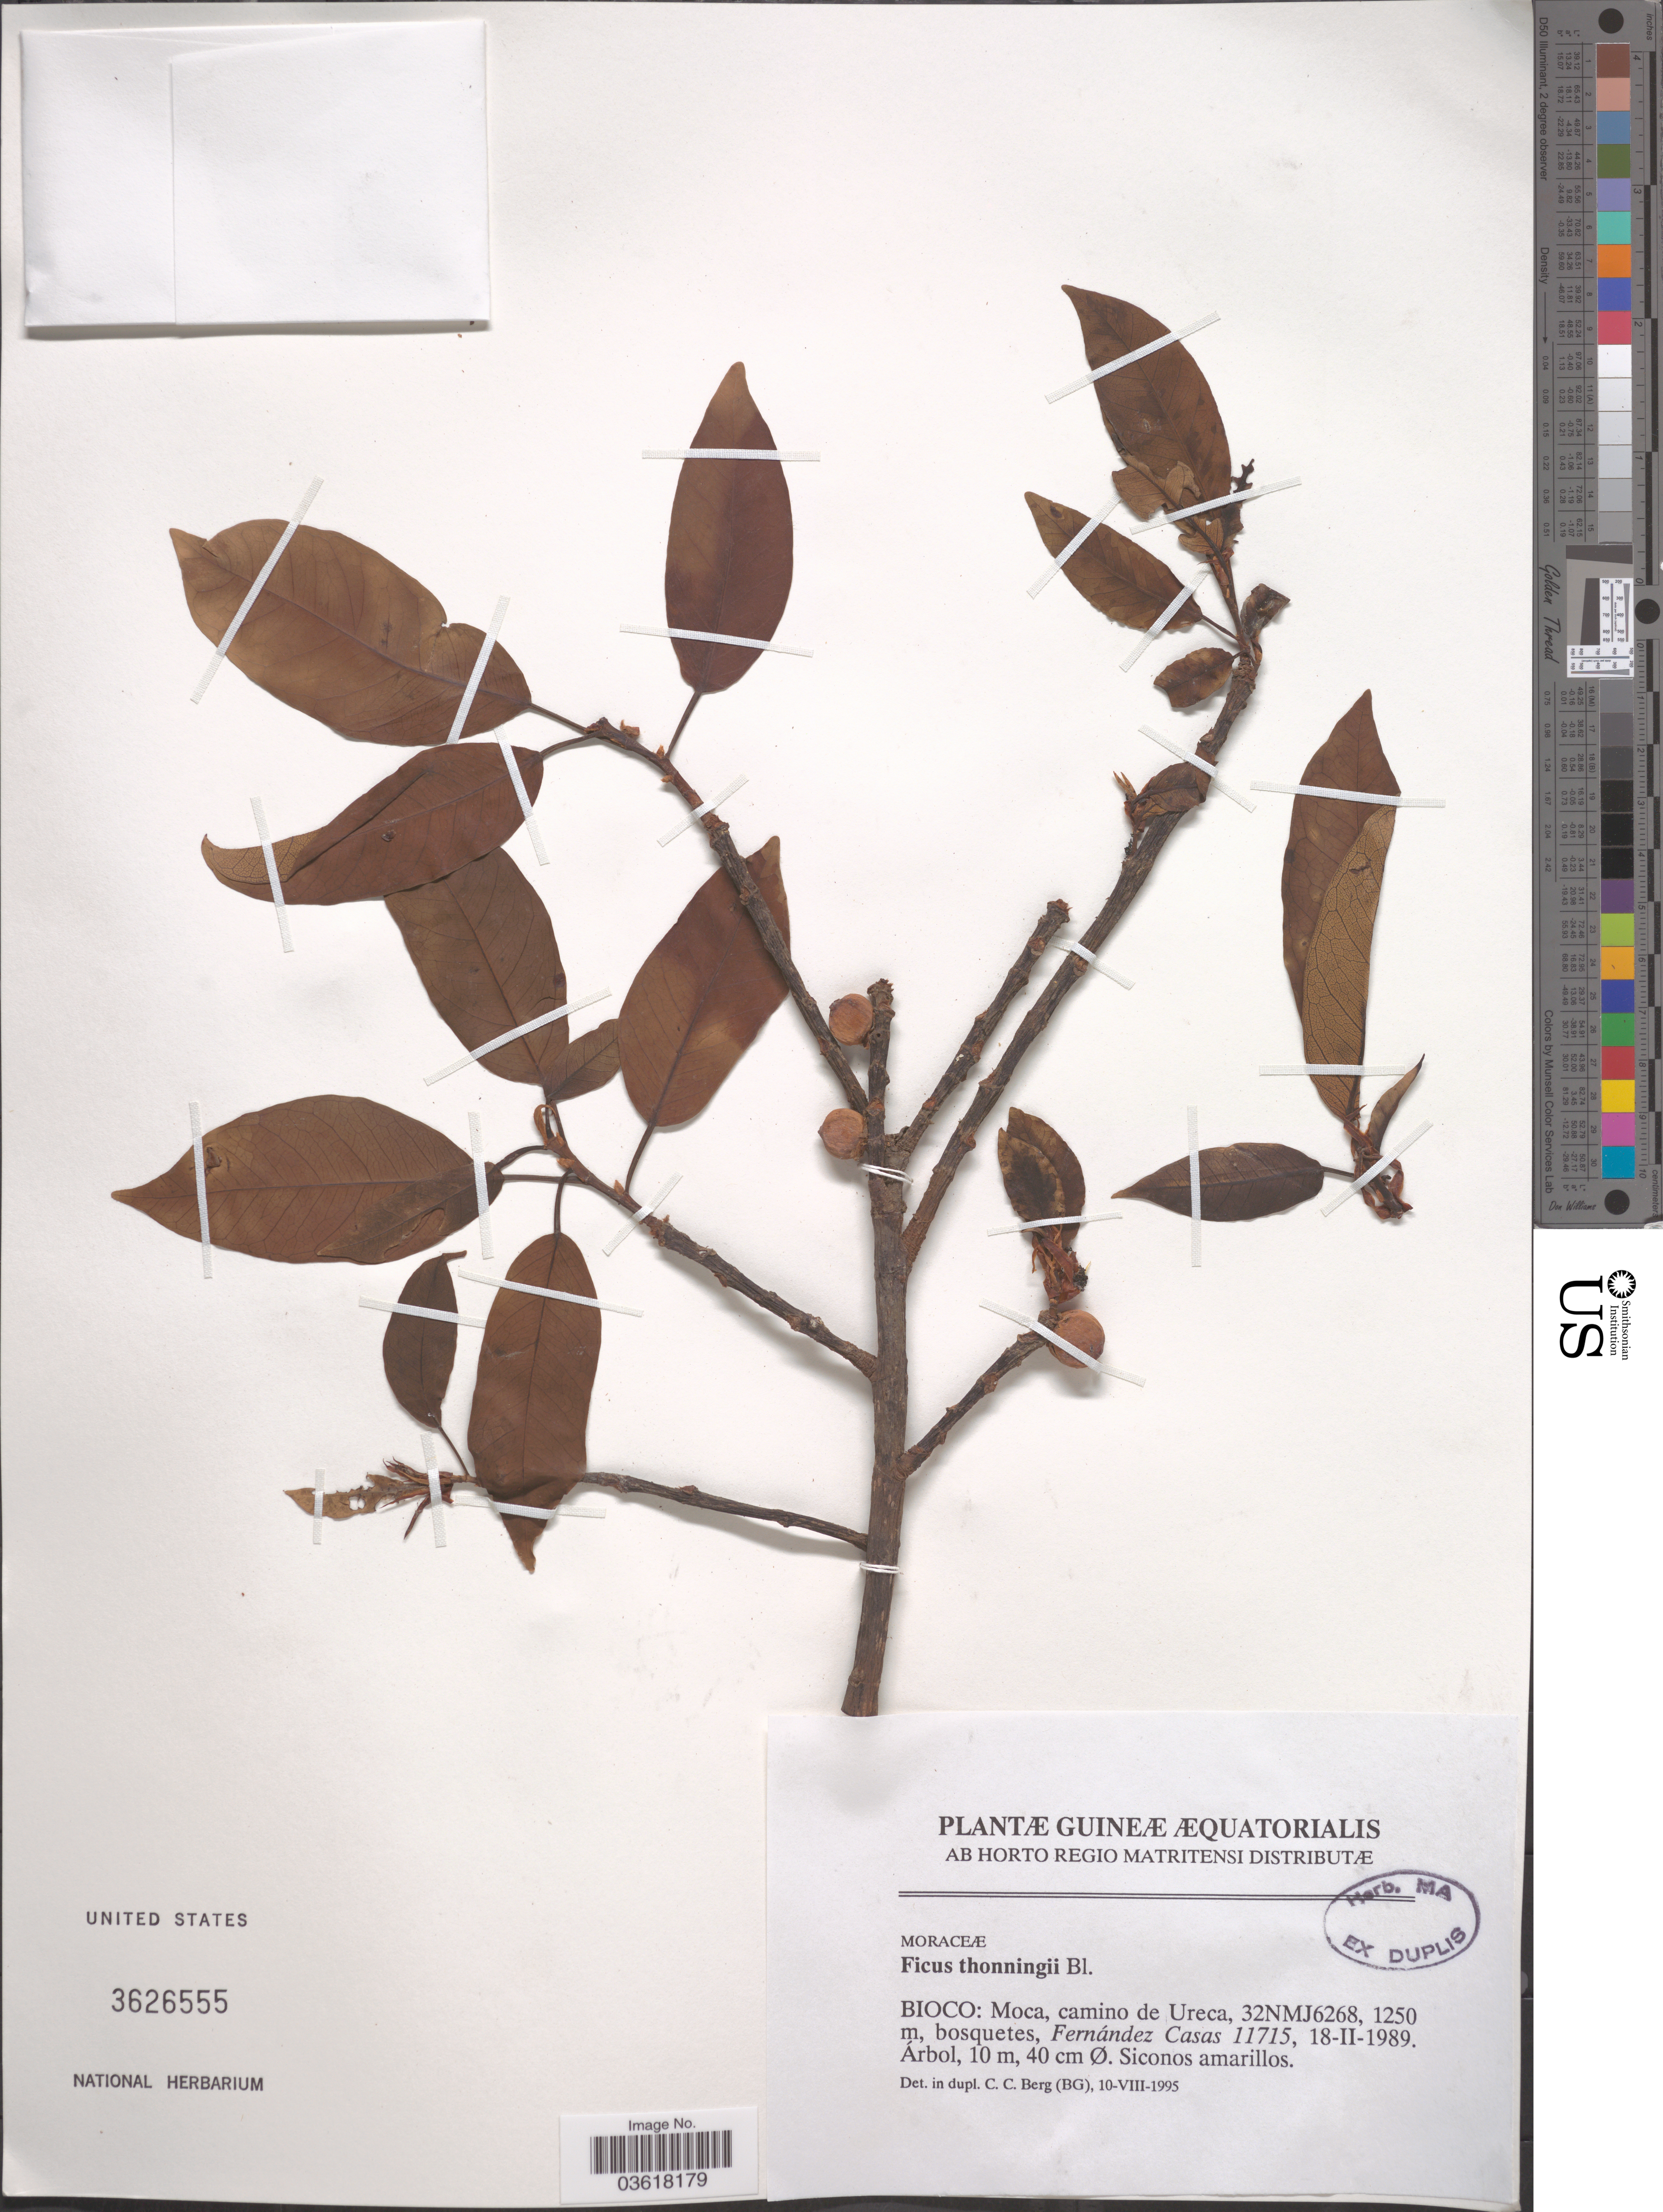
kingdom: Plantae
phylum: Tracheophyta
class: Magnoliopsida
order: Rosales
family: Moraceae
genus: Ficus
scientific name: Ficus thonningii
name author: Blume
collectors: F. Casas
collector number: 11715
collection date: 1989-02-18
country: Equatorial Guinea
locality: Guineæ Æquatorialis. Bioco: Moca, camino de Ureca, 32NMJ6268.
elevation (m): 1250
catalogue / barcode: US 3626555